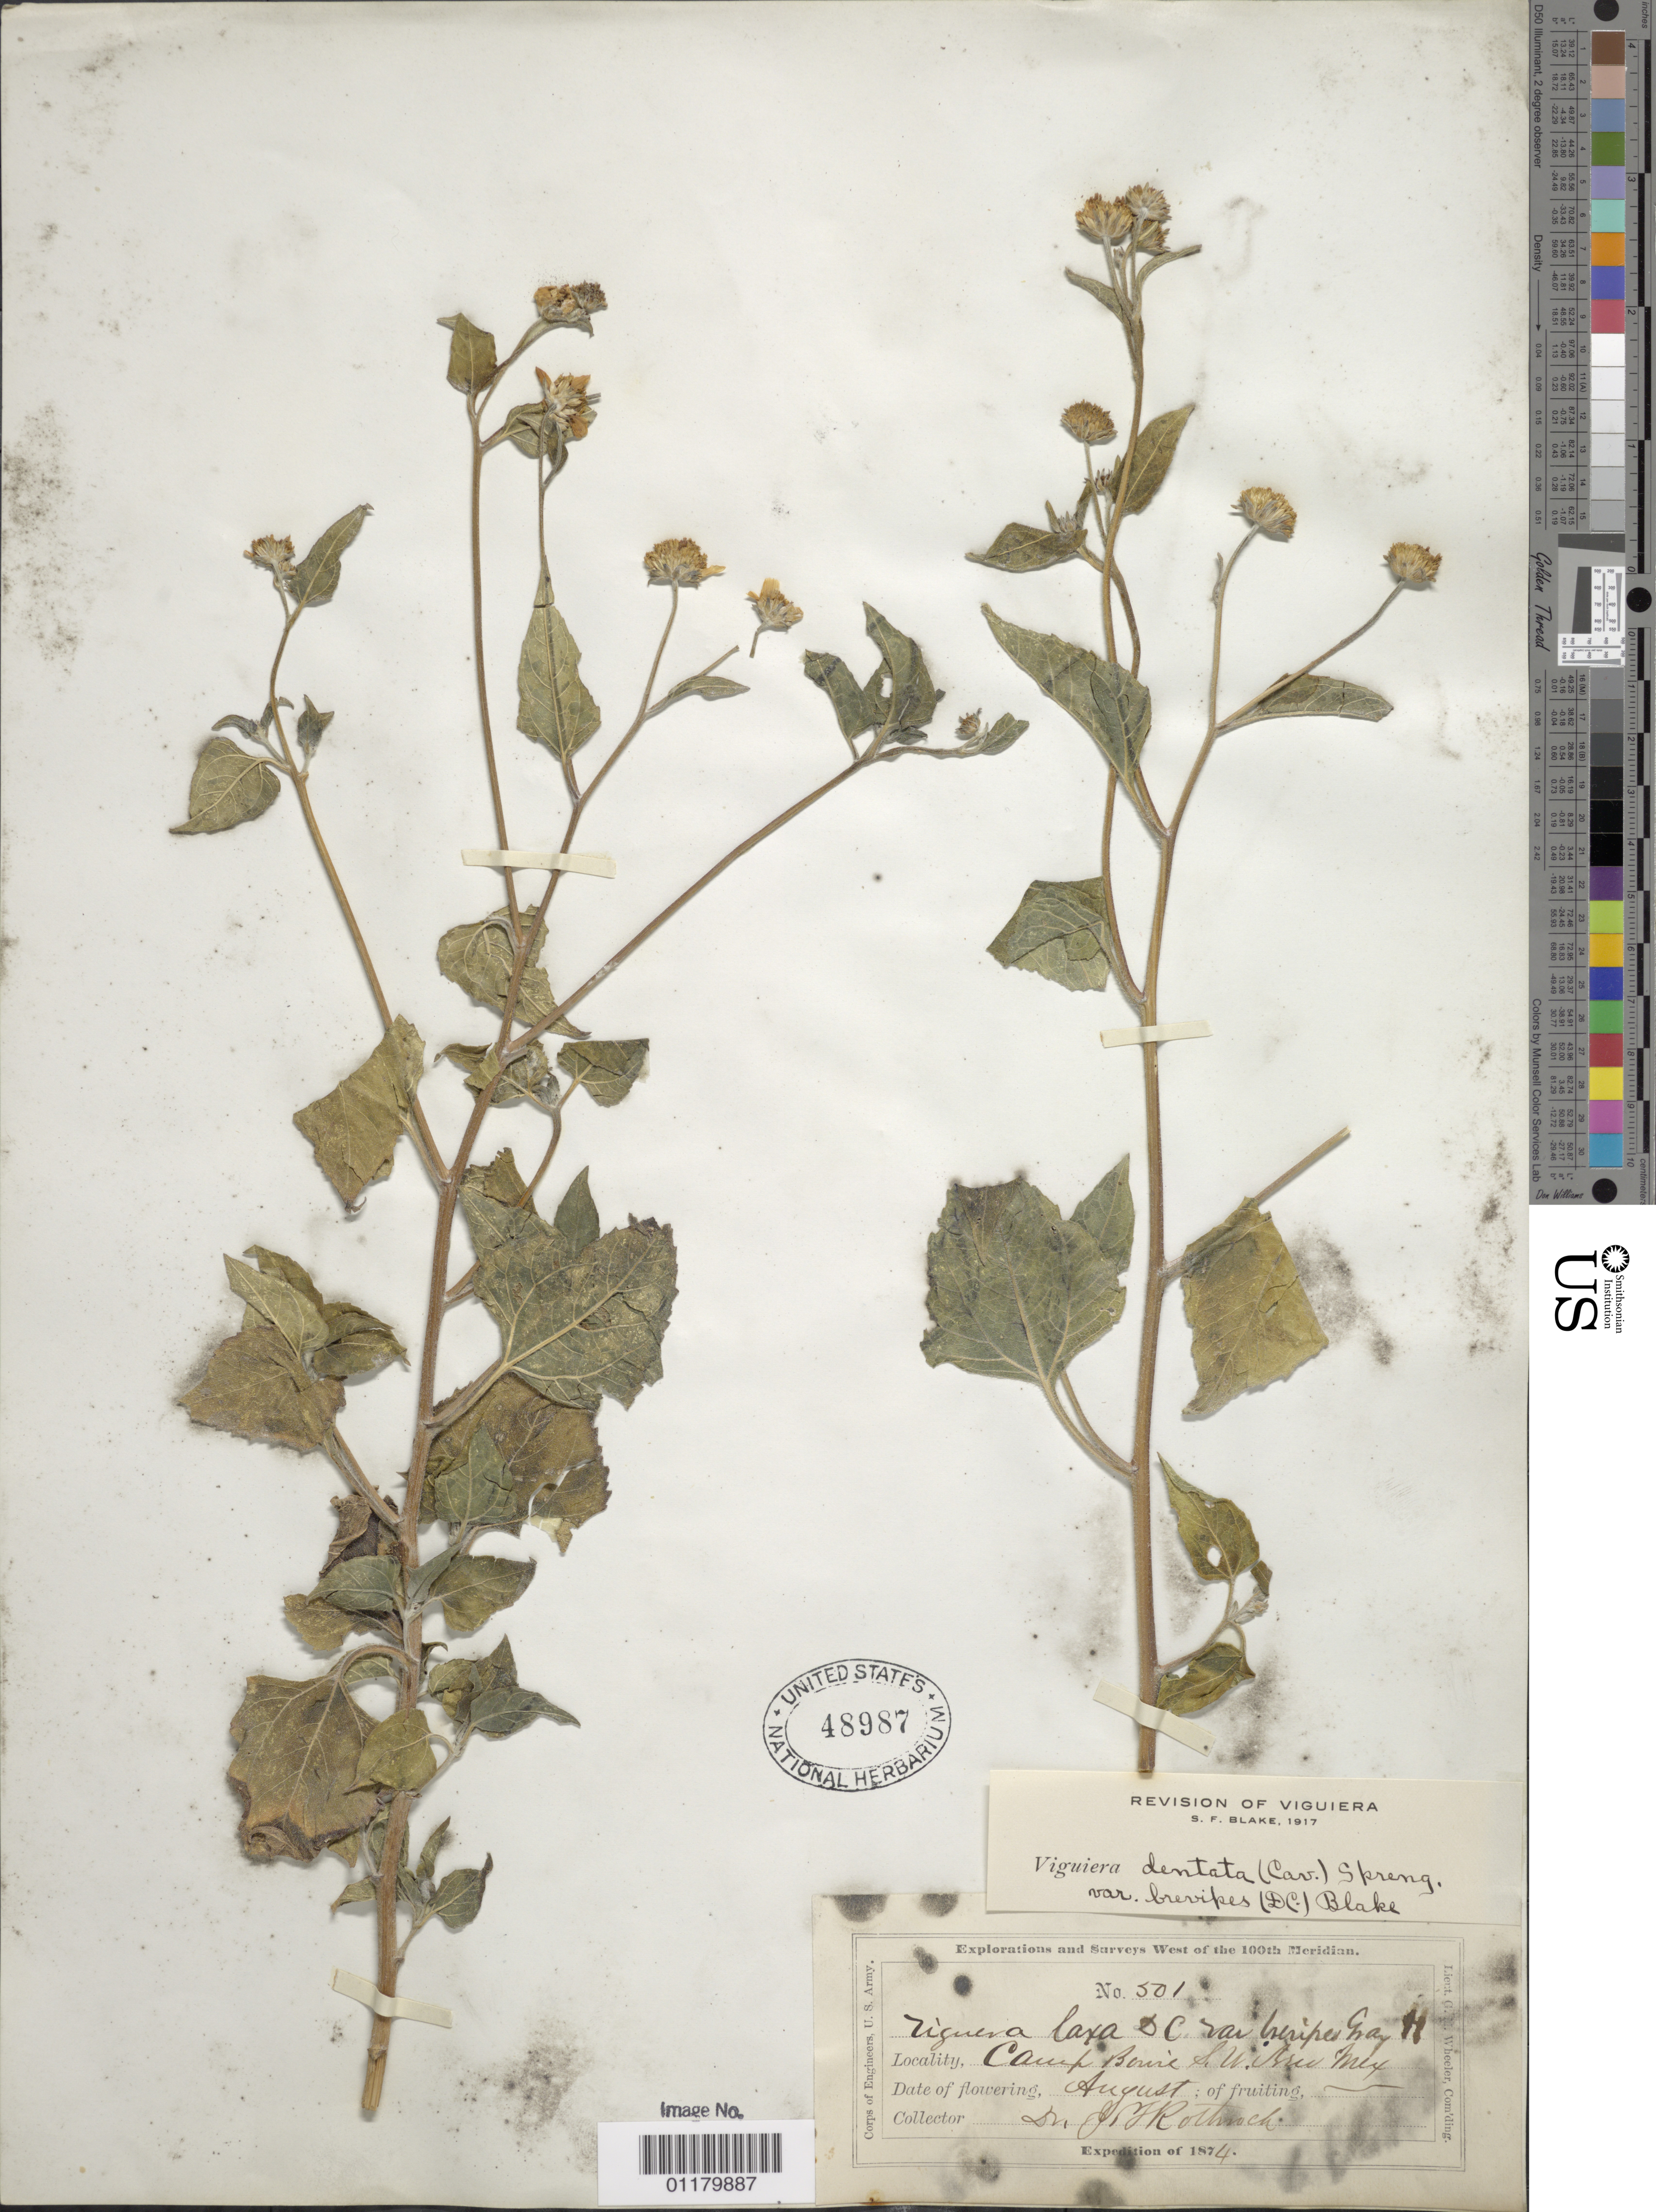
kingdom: Plantae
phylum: Tracheophyta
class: Magnoliopsida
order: Asterales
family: Asteraceae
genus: Viguiera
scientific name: Viguiera dentata var. brevipes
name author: (DC.) S.F. Blake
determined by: Blake, Sydney F.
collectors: J. T. Rothrock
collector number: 501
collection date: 1874-08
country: United States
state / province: New Mexico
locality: Camp Bowie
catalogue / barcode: US 48987